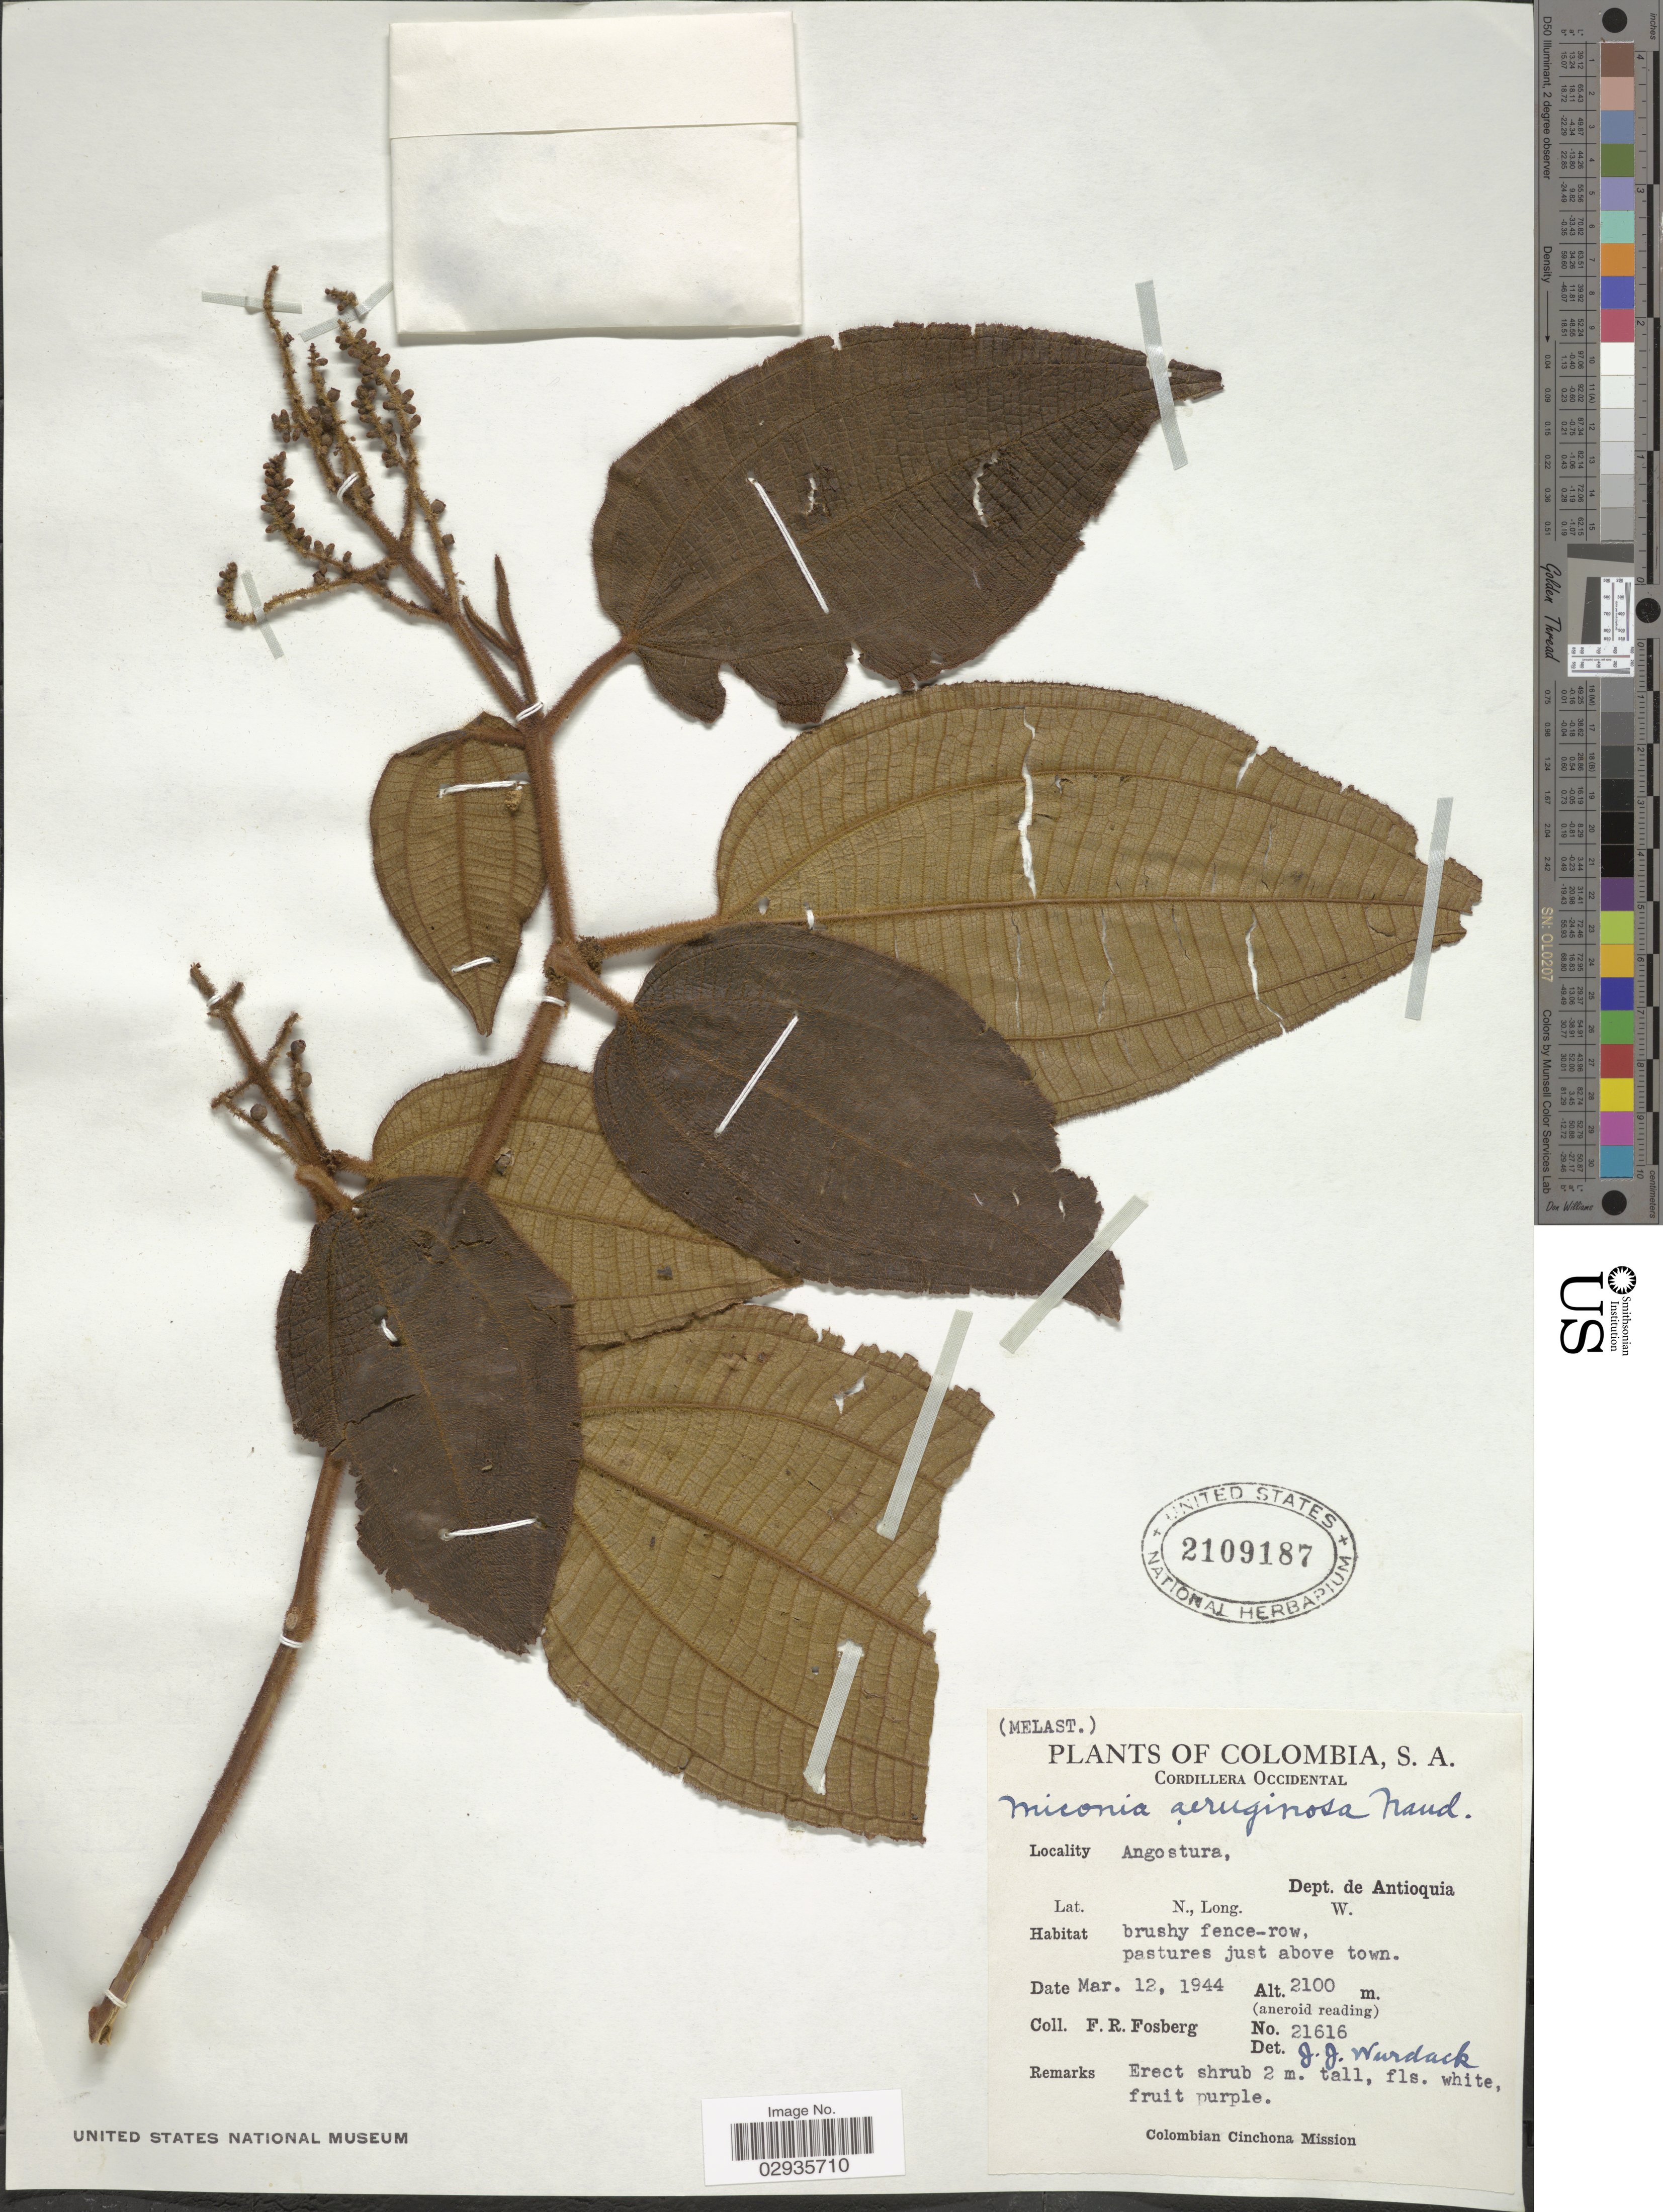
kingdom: Plantae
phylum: Tracheophyta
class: Magnoliopsida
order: Myrtales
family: Melastomataceae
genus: Miconia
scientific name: Miconia aeruginosa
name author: Naudin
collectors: F. R. Fosberg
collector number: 21616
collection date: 1944-03-12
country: Colombia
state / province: Antioquia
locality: Cordillera Occidental. Angostura, Dept. de Antioquia.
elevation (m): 2100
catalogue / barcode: US 2109187